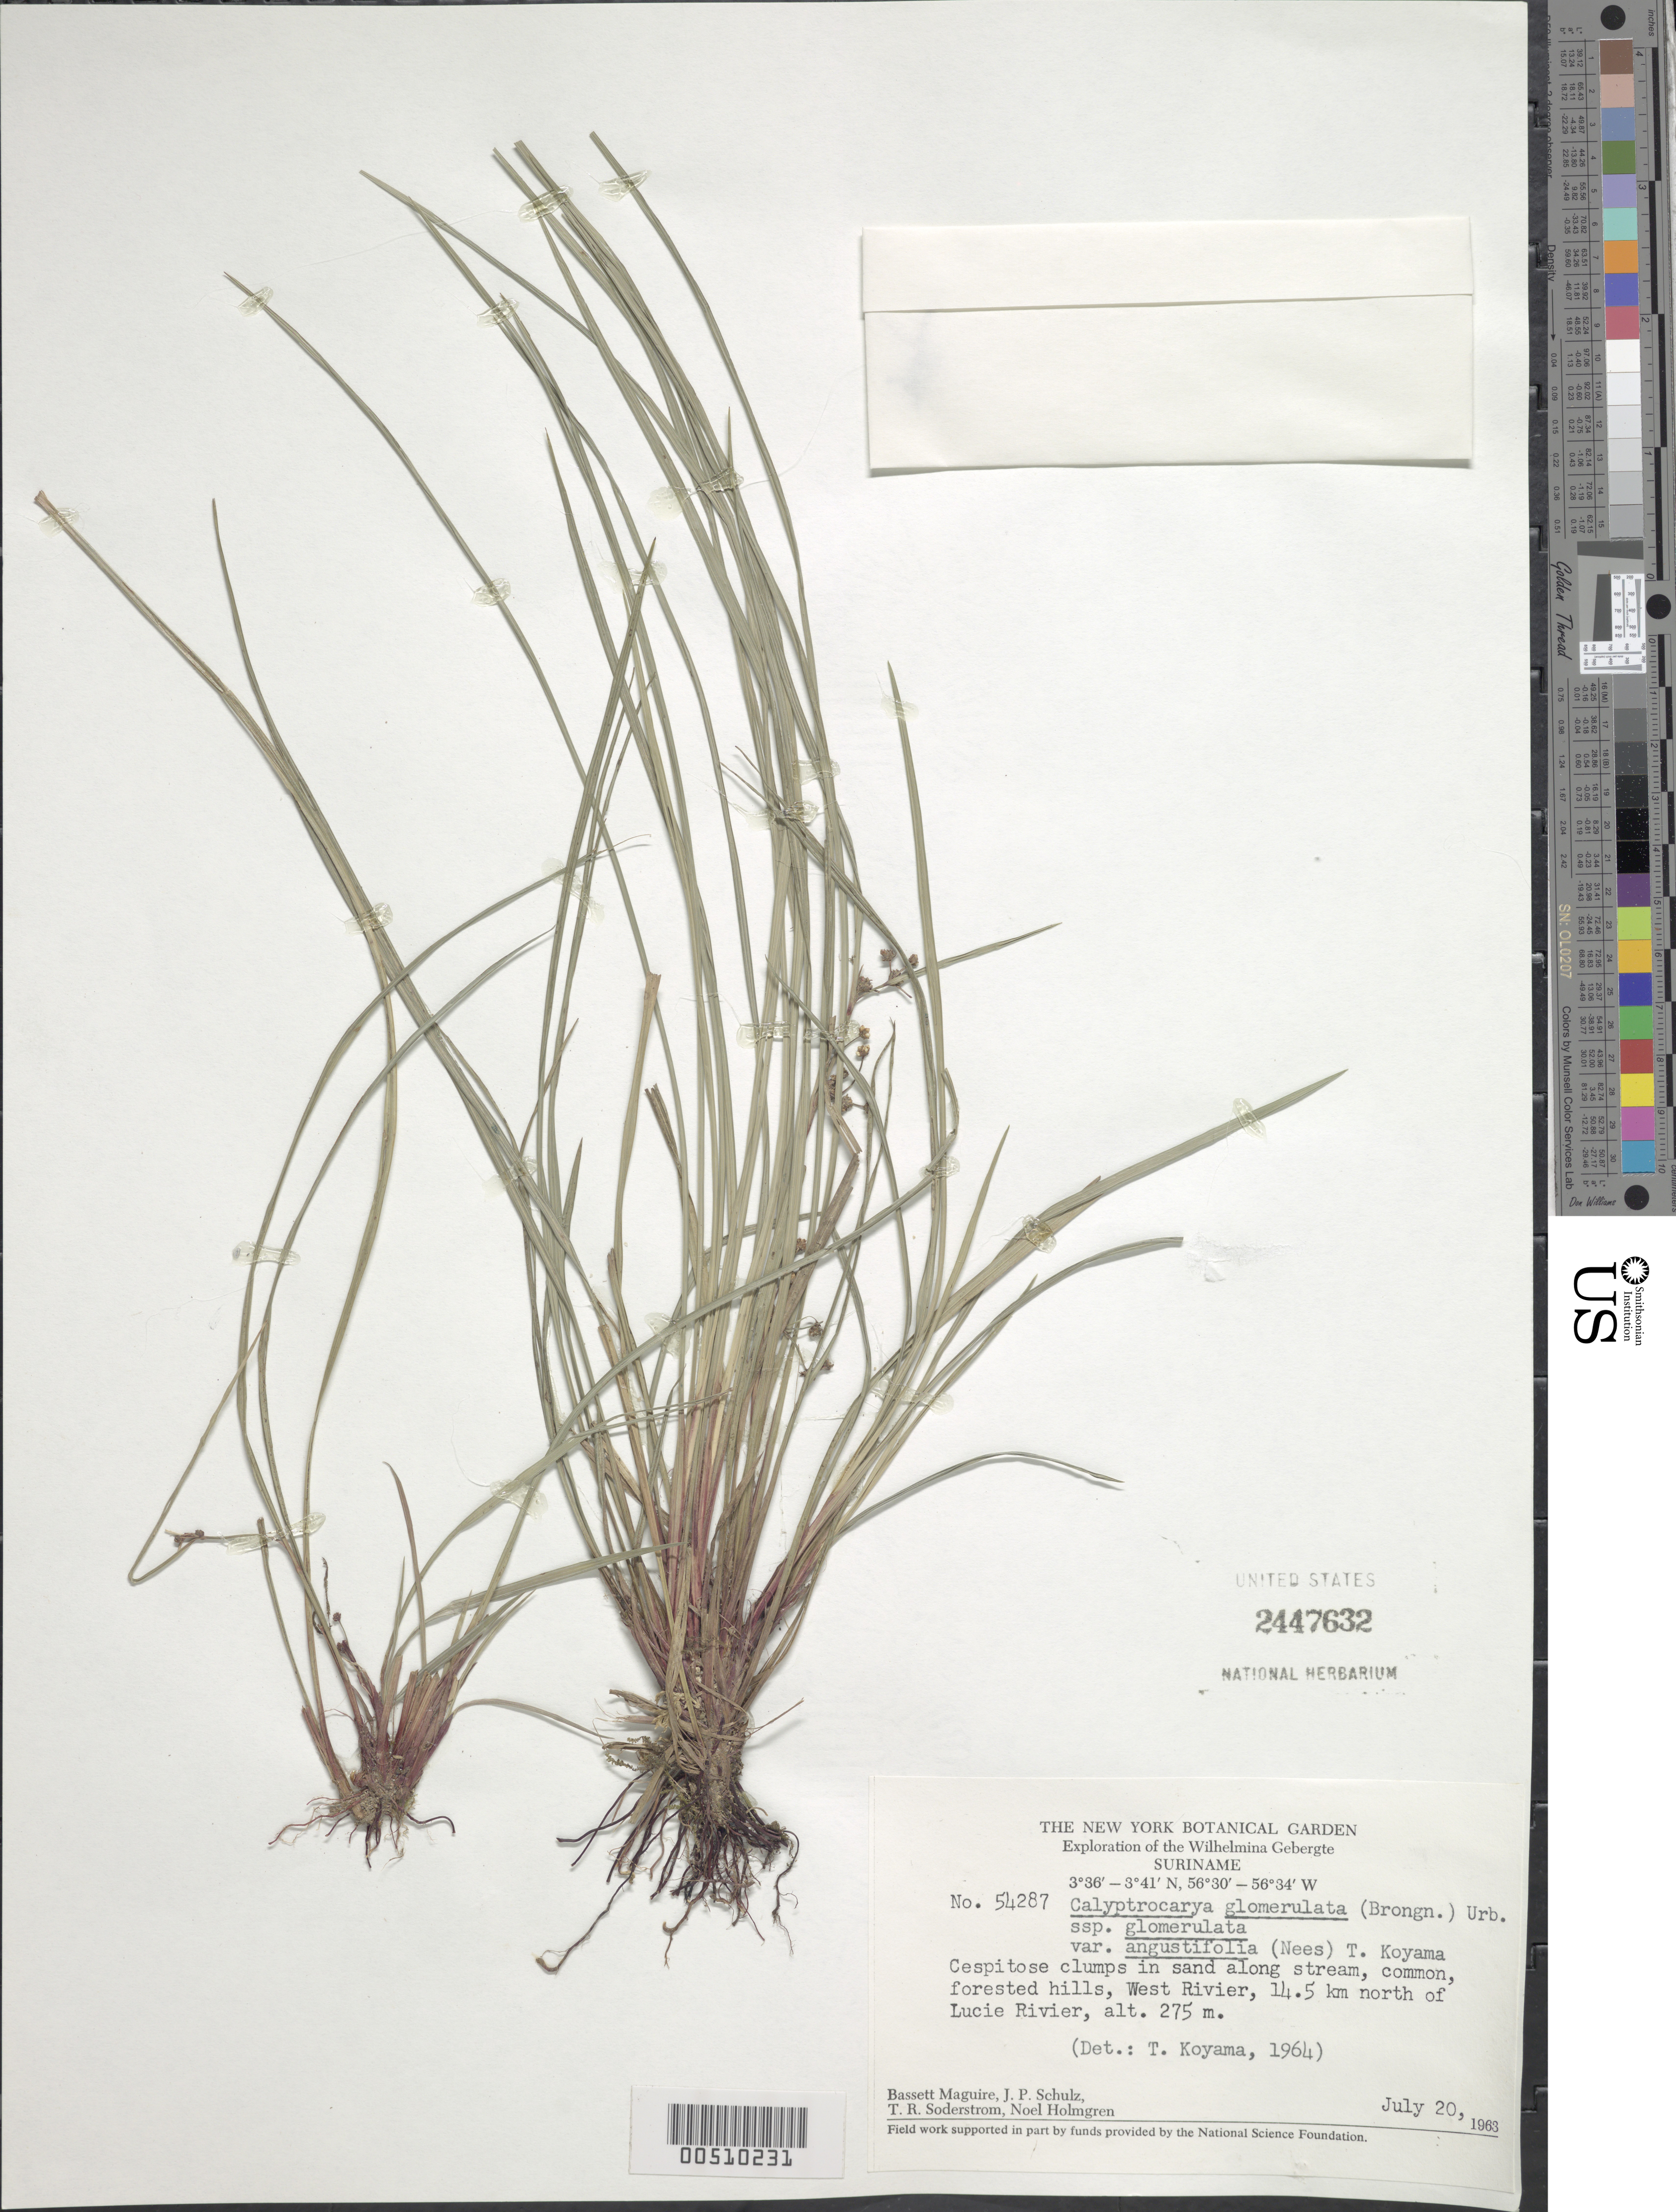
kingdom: Plantae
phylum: Tracheophyta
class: Liliopsida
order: Poales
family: Cyperaceae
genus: Calyptrocarya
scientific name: Calyptrocarya glomerulata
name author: (Brongn.) Urb.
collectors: B. Maguire, J. P. Schulz, T. R. Soderstrom & N. H. Holmgren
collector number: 54287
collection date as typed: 20 Jul 1963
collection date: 1963-07-20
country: Suriname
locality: Wihelmina Gebergte: West Rivier, 14.5 km N of Lunie Rivier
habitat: forested hills; in sand along stream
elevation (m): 275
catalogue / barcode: US 2447632